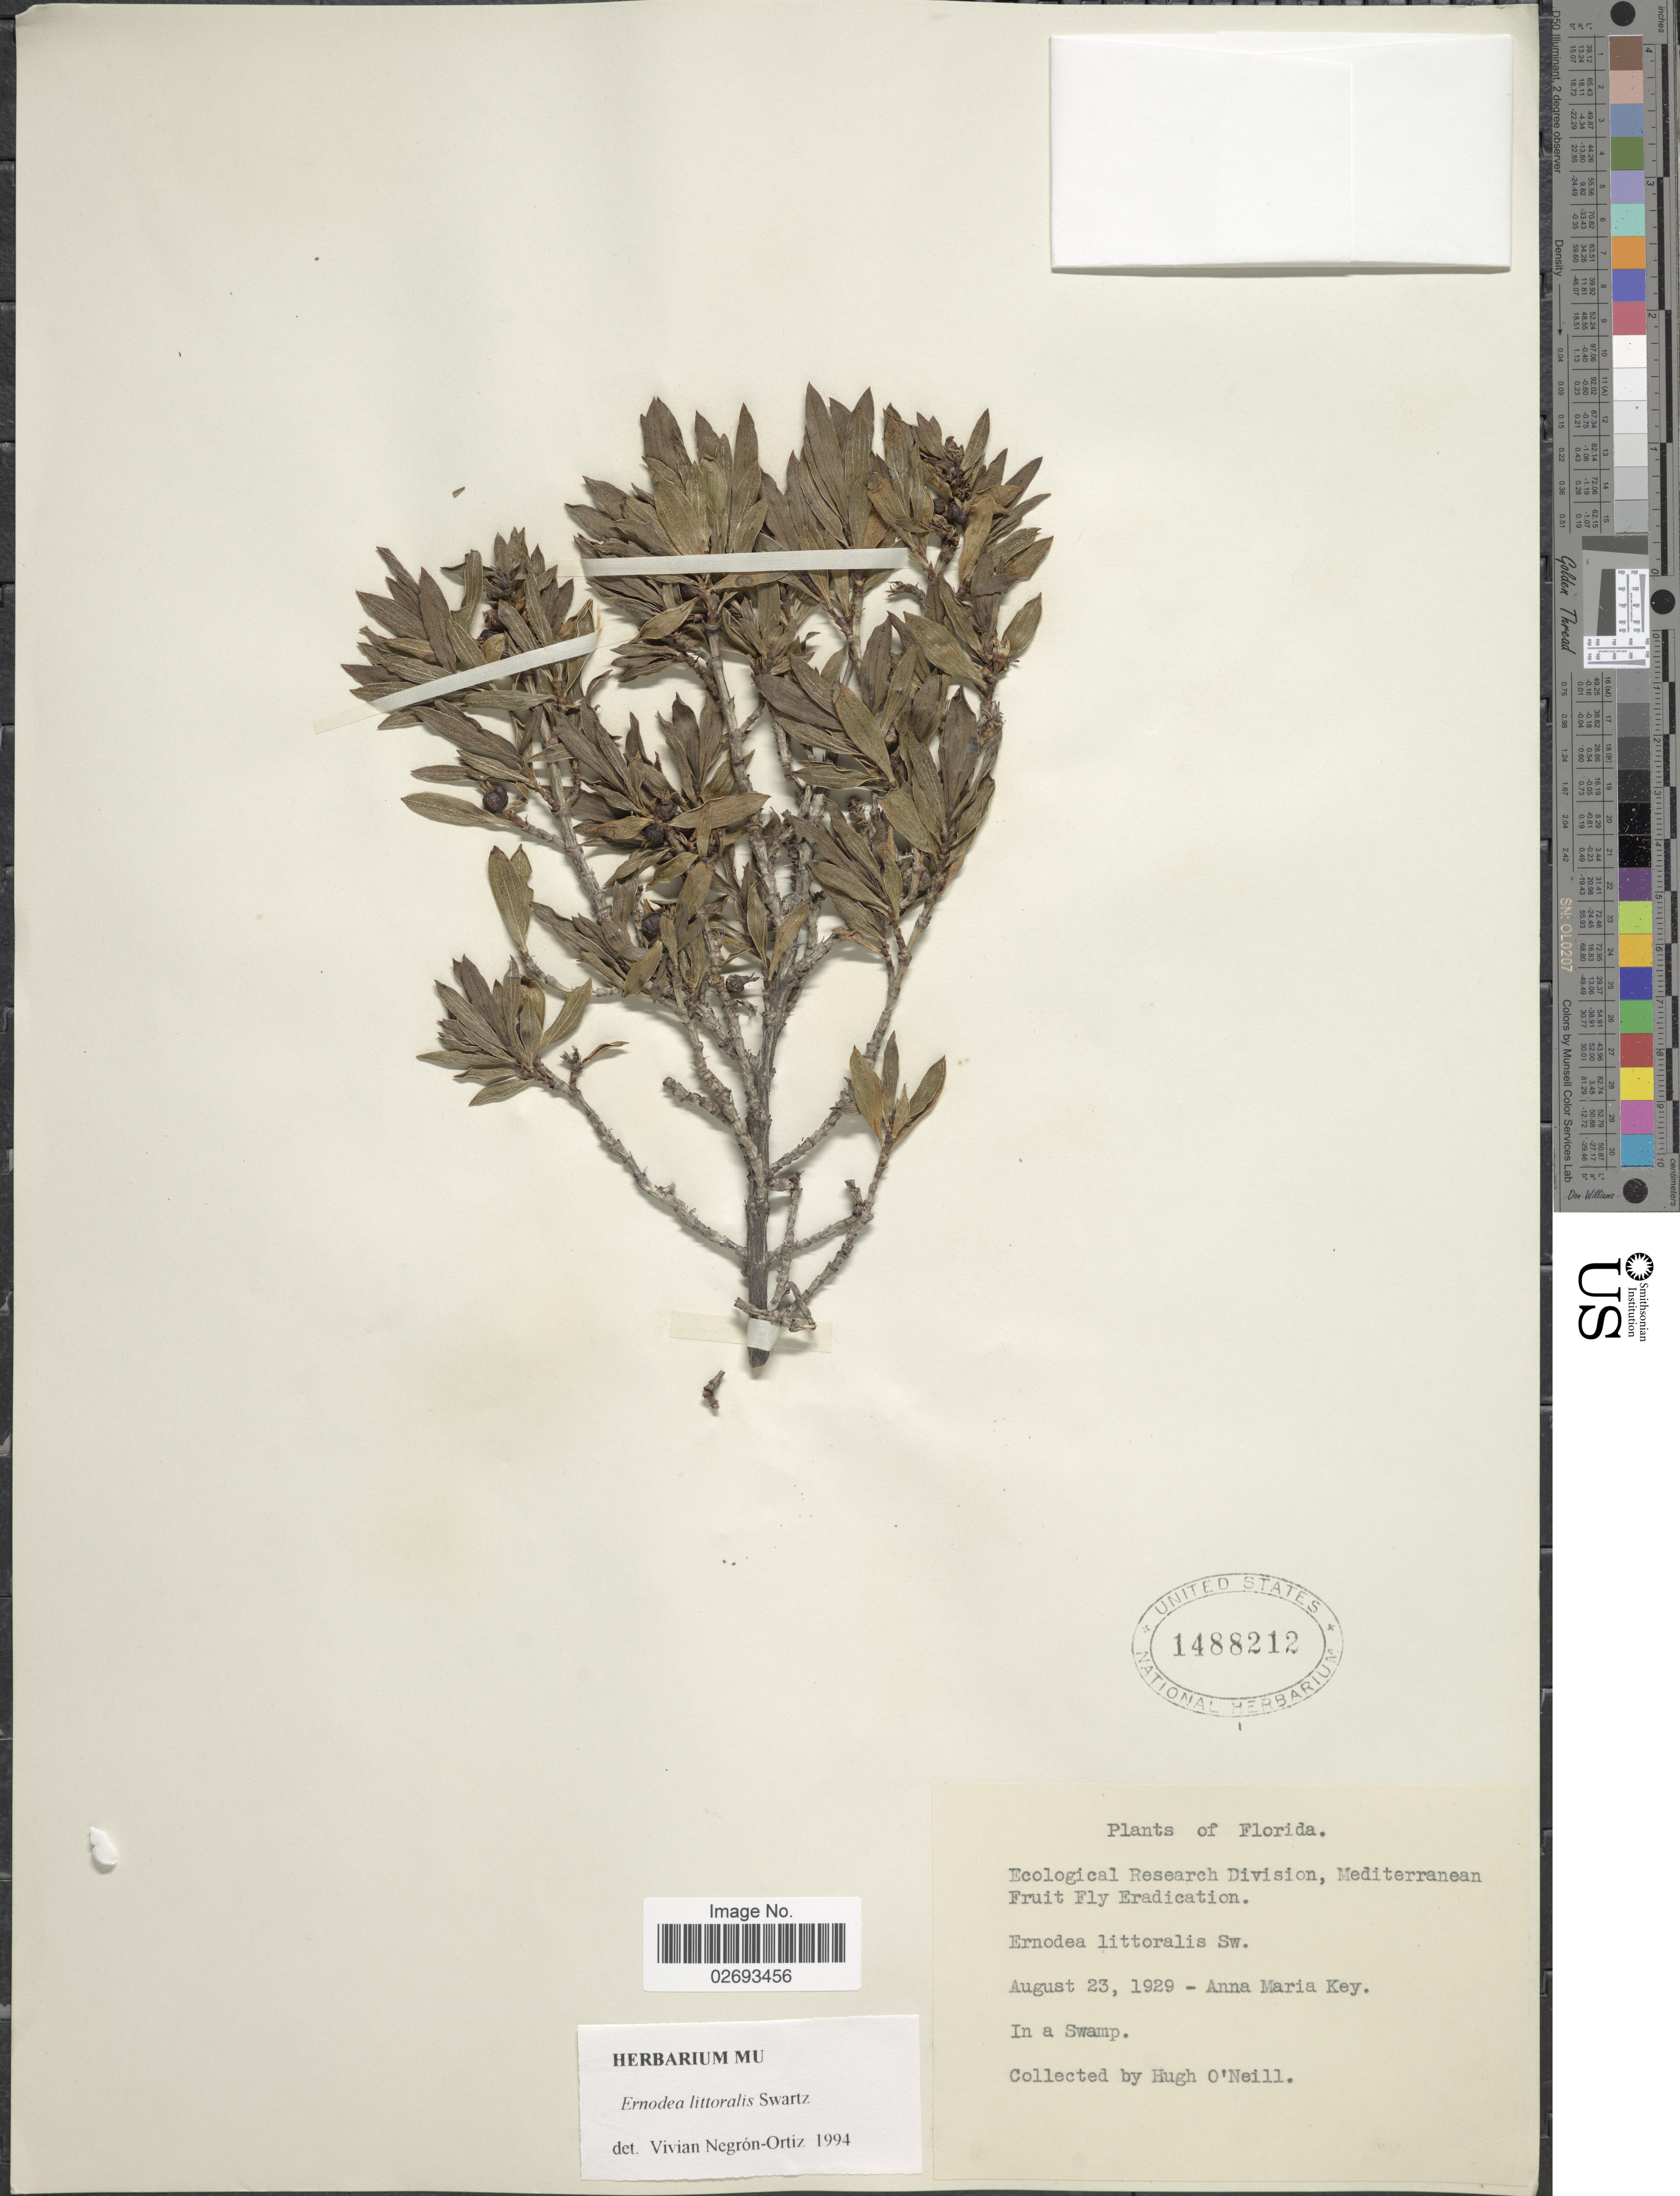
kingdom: Plantae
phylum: Tracheophyta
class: Magnoliopsida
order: Gentianales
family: Rubiaceae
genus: Ernodea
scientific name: Ernodea littoralis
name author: Sw.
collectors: H. O'Neill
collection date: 1929-08-23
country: United States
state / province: Florida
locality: Anna Maria Key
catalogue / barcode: US 1488212